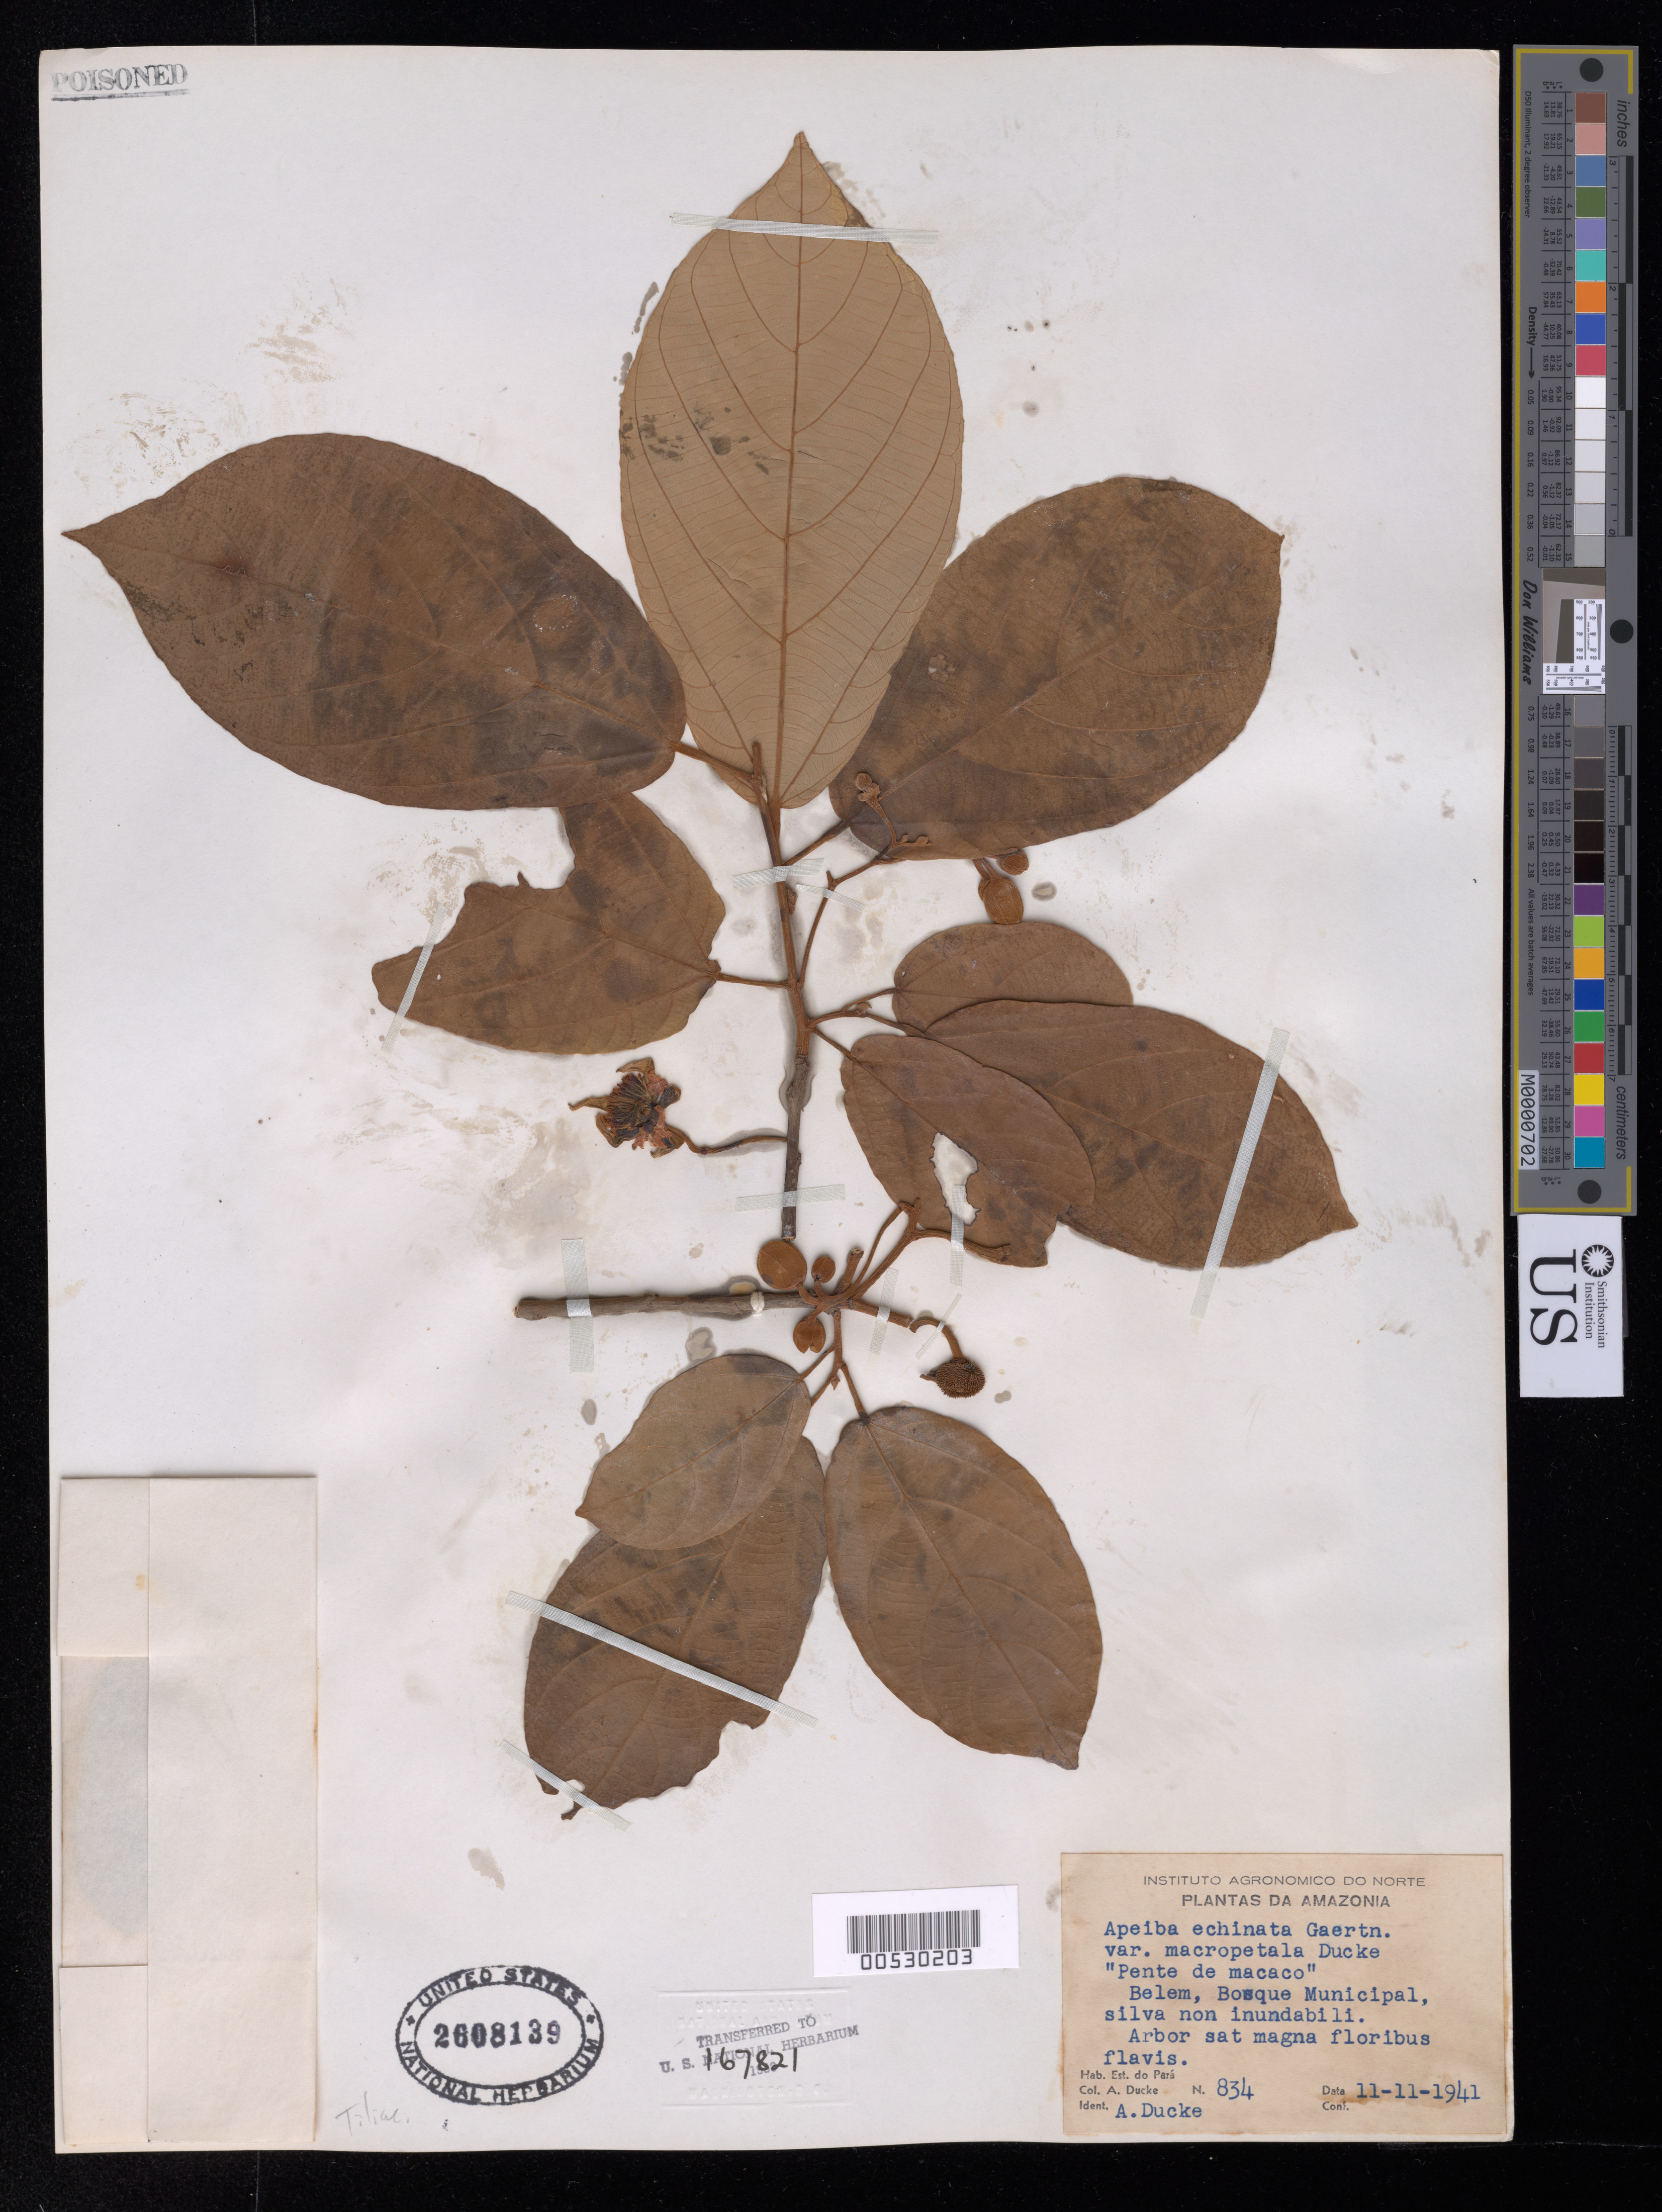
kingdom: Plantae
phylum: Tracheophyta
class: Magnoliopsida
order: Malvales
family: Malvaceae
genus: Apeiba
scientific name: Apeiba macropetala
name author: Ducke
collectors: A. Ducke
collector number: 834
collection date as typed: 11 Nov 1941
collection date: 1941-11-11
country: Brazil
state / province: Pará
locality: Belem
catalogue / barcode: US 2608139